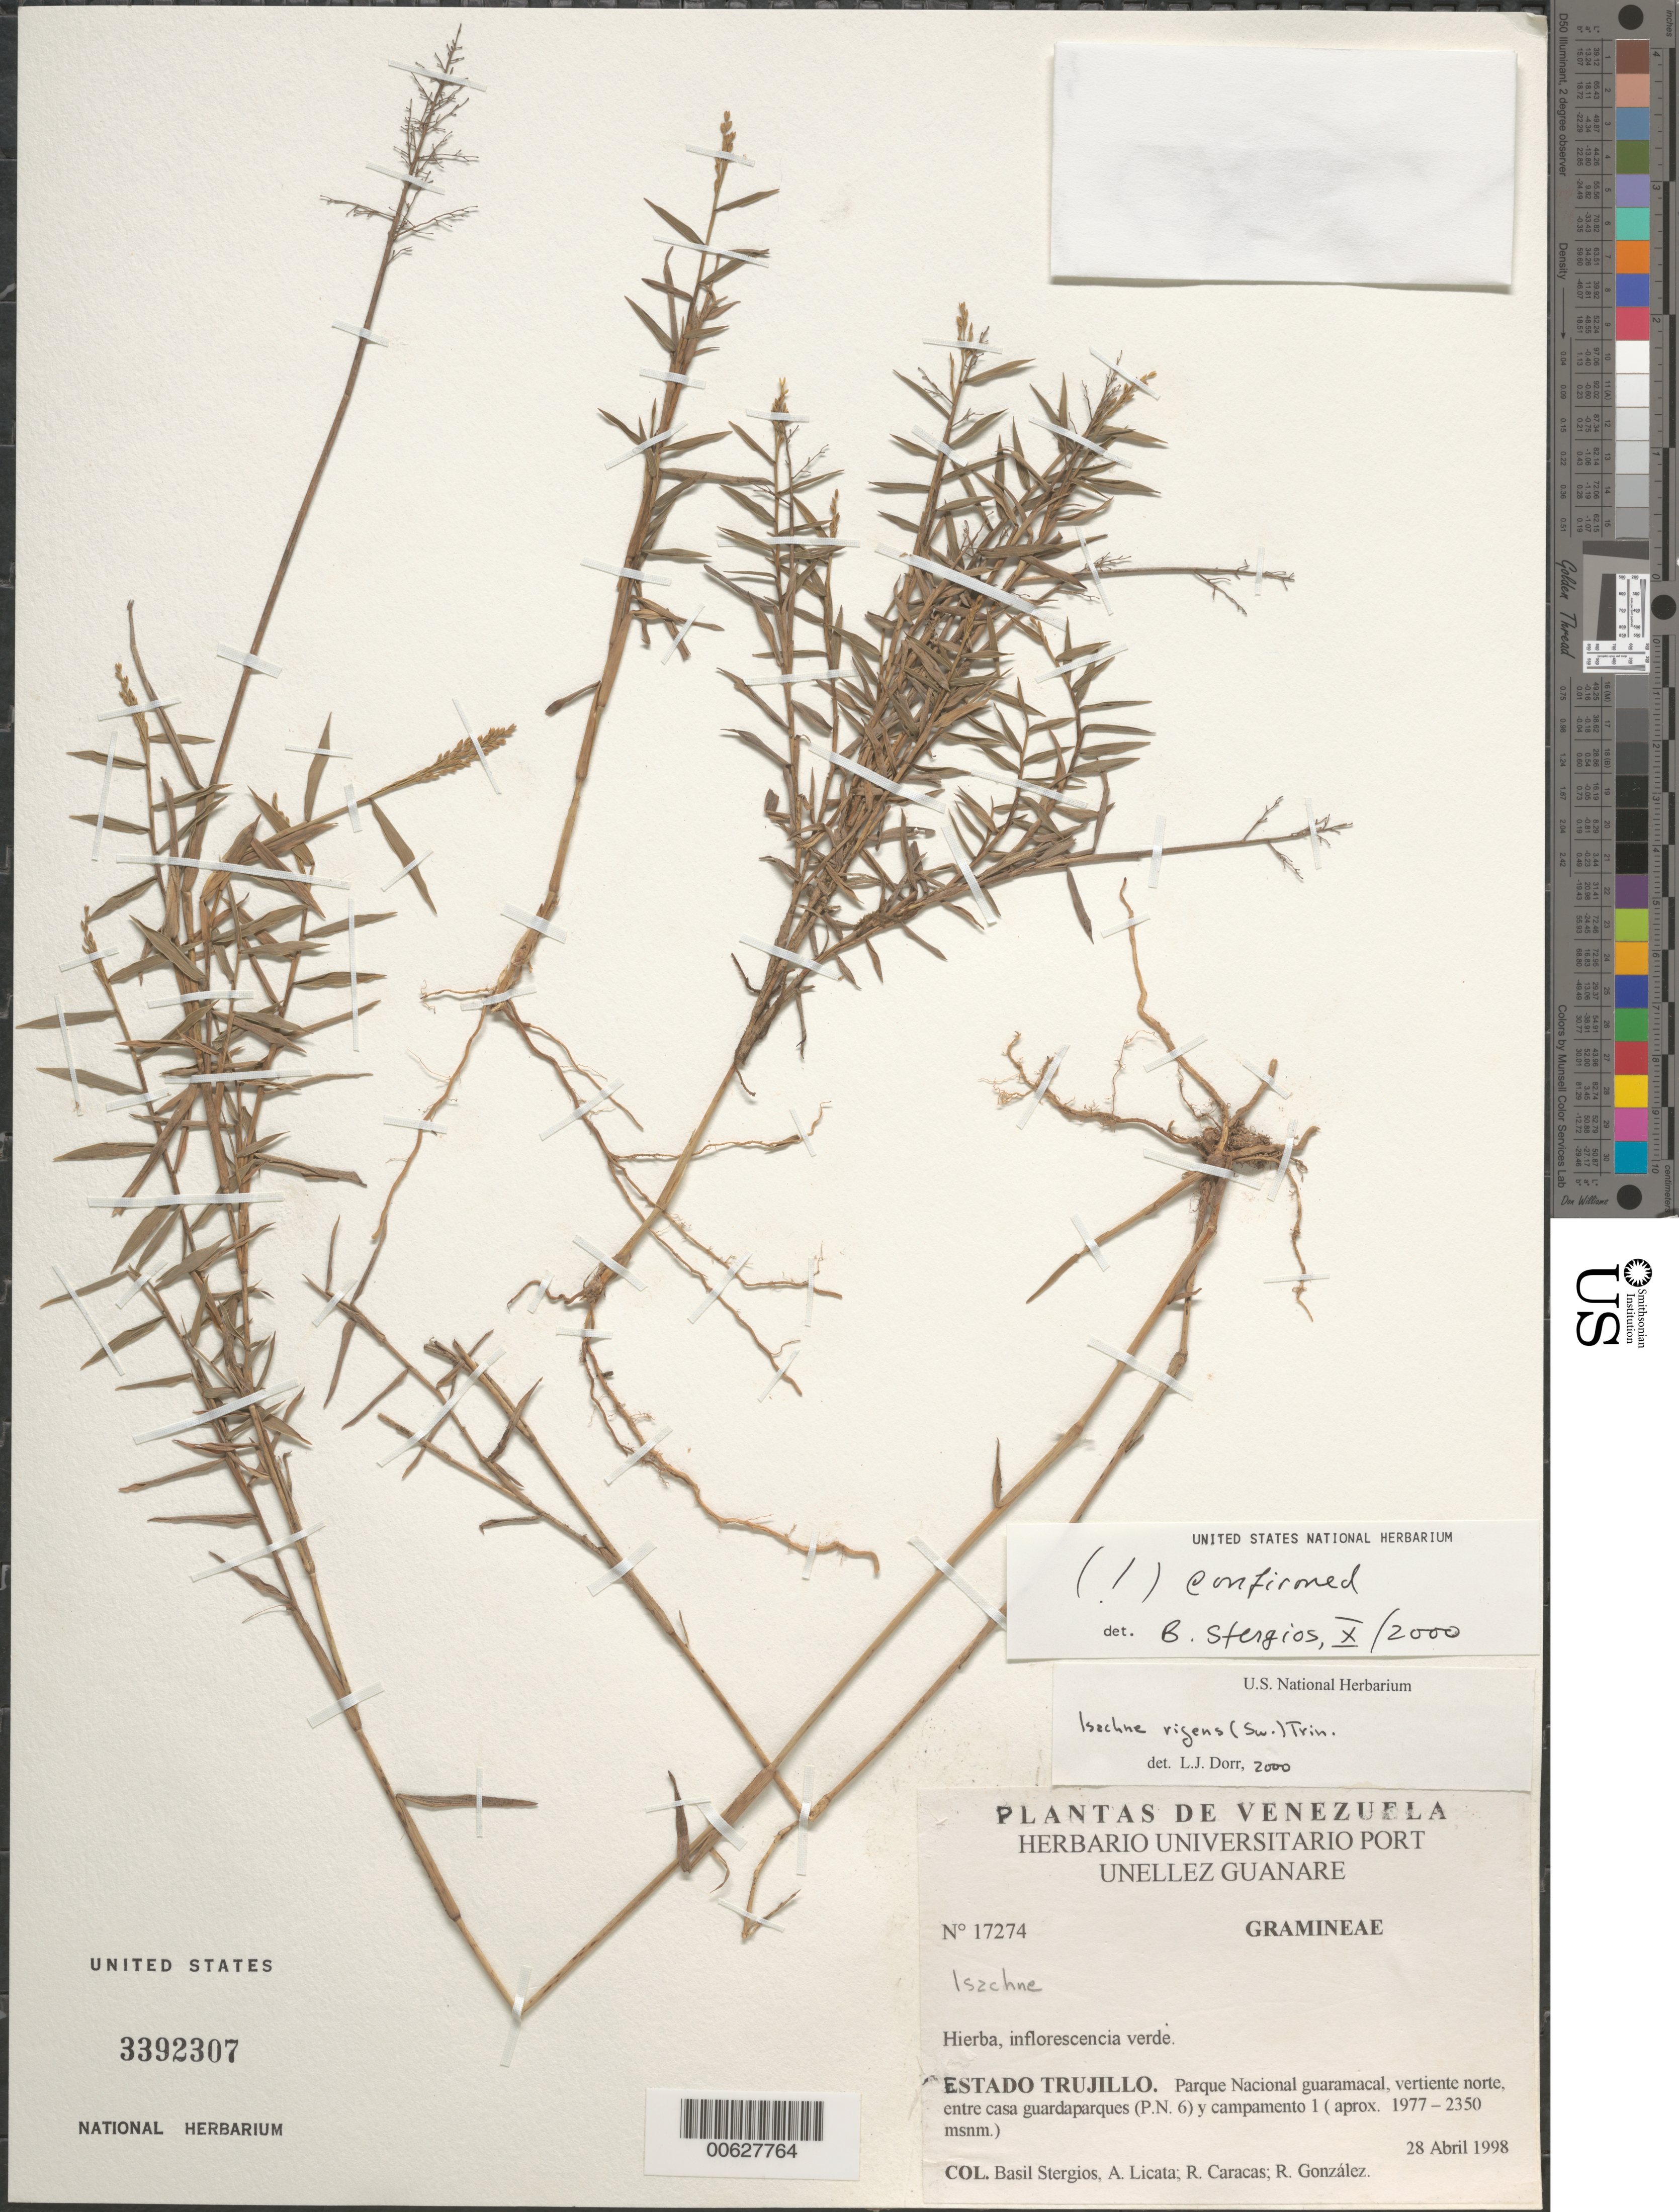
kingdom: Plantae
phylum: Tracheophyta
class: Liliopsida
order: Poales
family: Poaceae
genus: Isachne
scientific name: Isachne rigens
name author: (Sw.) Trin.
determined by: Dorr, L. J., (BOT), Smithsonian Institution - National Museum of Natural History (UNITED STATES)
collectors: B. G. Stergios, A. Licata, R. Caracas & R. González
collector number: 17274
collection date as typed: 28 Apr 1998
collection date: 1998-04-28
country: Venezuela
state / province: Trujillo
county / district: Boconó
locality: Parque Nacional Guaramacal, vertiente N, entre casa guardaparques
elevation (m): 1977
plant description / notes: MO, PORT, US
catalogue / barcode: US 3392307